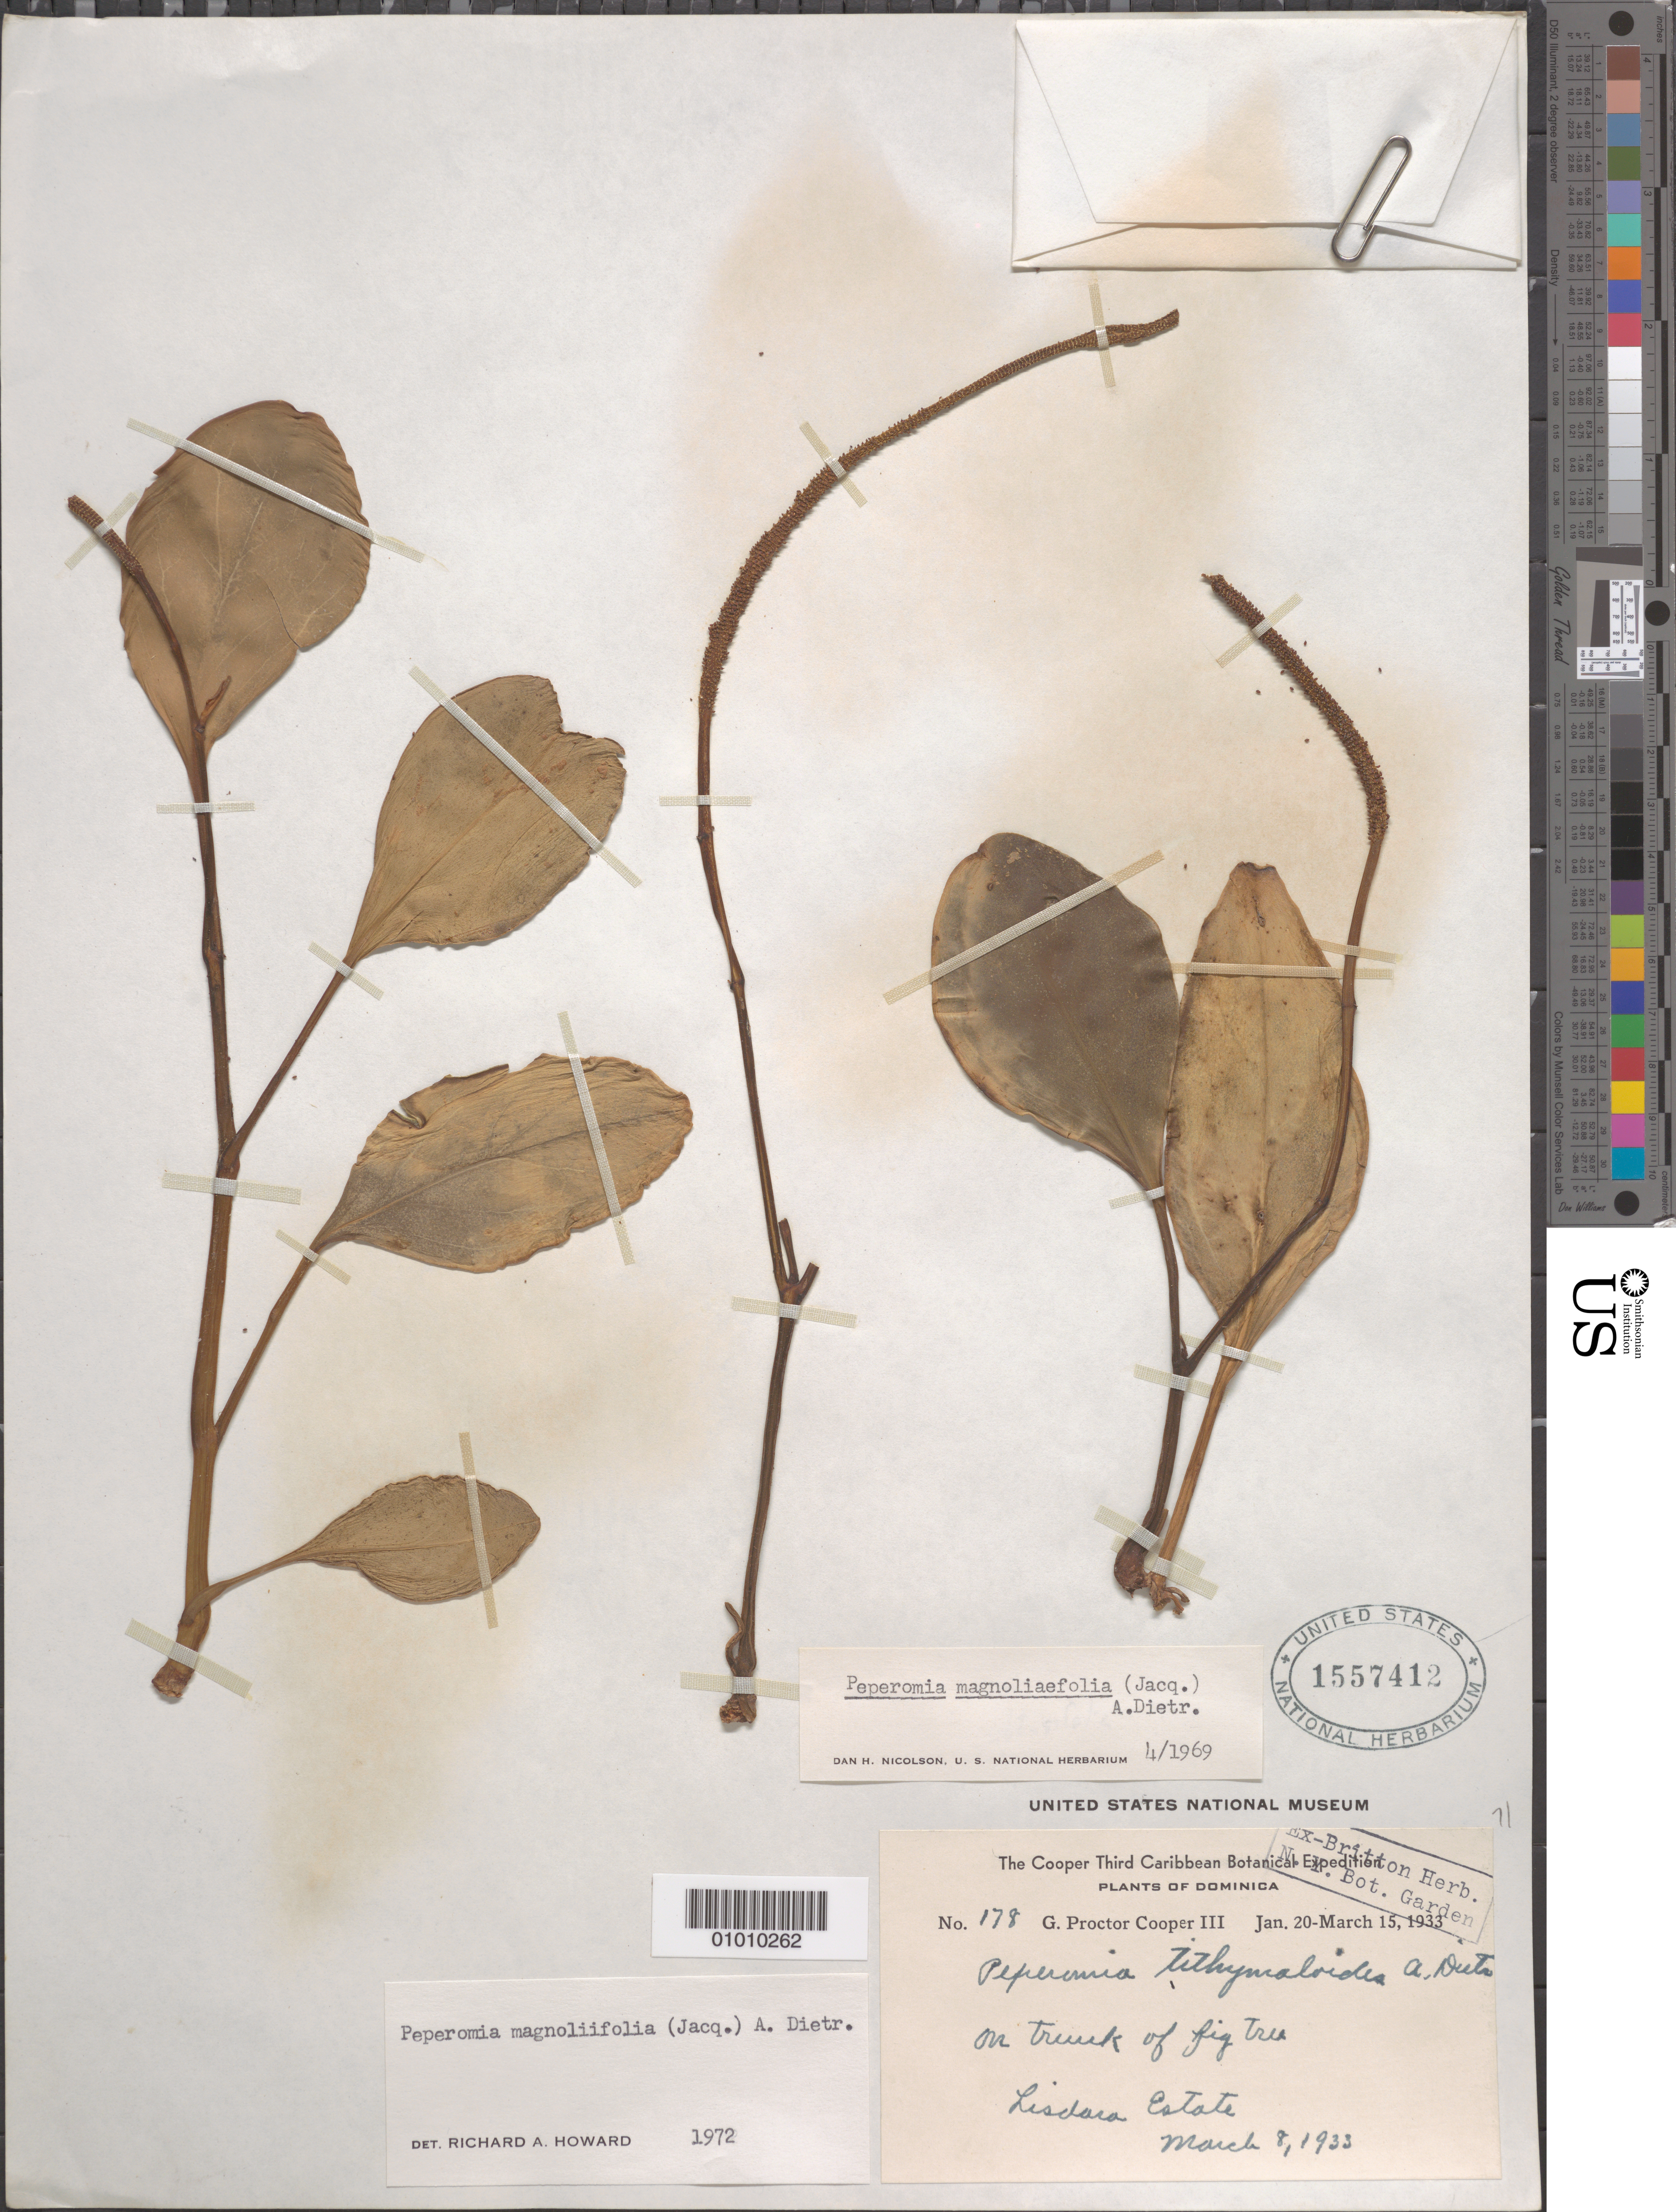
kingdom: Plantae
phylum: Tracheophyta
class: Magnoliopsida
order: Piperales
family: Piperaceae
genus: Peperomia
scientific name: Peperomia magnoliifolia var. magnoliifolia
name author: (Jacq.) A. Dietr.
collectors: G. Cooper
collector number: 178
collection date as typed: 08 Mar 1933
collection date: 1933-03-08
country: Dominica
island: Dominica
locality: On trunk of fig tree. Lesclara Estate.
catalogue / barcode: US 1557412